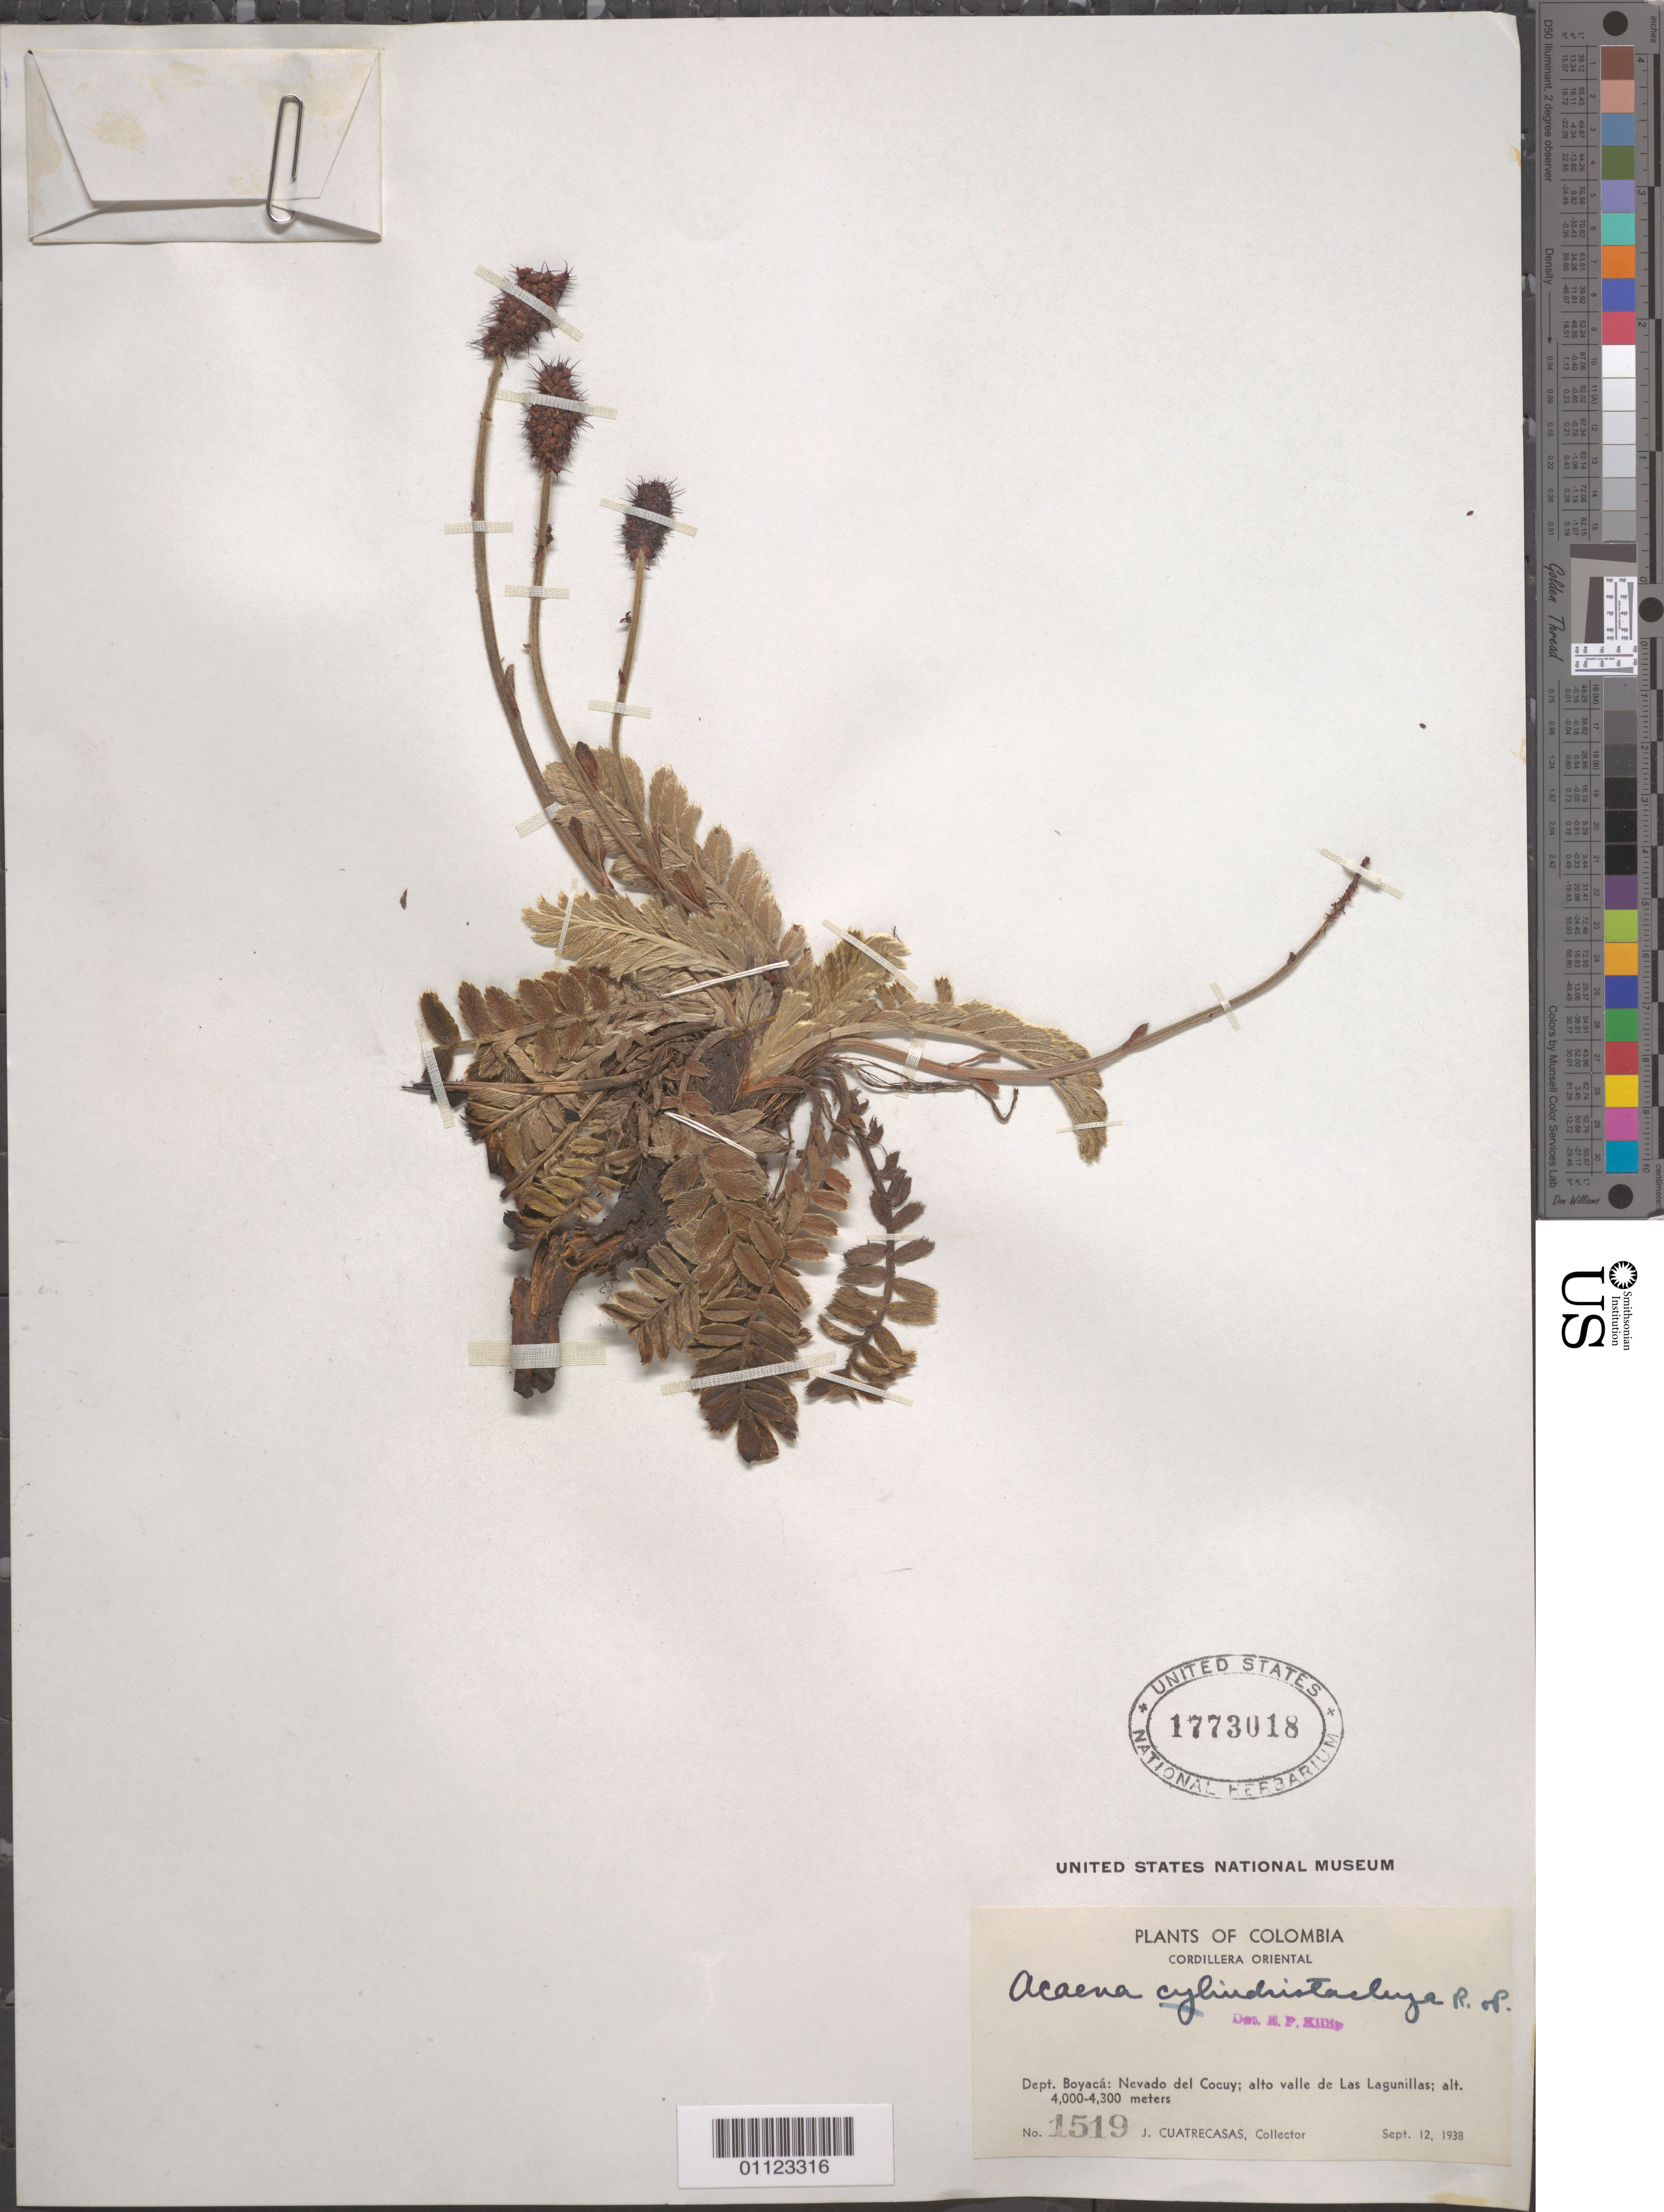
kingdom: Plantae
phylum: Tracheophyta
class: Magnoliopsida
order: Rosales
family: Rosaceae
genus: Acaena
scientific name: Acaena cylindristachya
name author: Ruiz & Pav.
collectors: J. Cuatrecasas & H. García Barriga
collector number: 1519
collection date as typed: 12 Sep 1938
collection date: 1938-09-12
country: Colombia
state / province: Boyacá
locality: Nevada del Cocuy; Alto Valle de Las Lagunillas.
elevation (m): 4000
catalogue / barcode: US 1773018